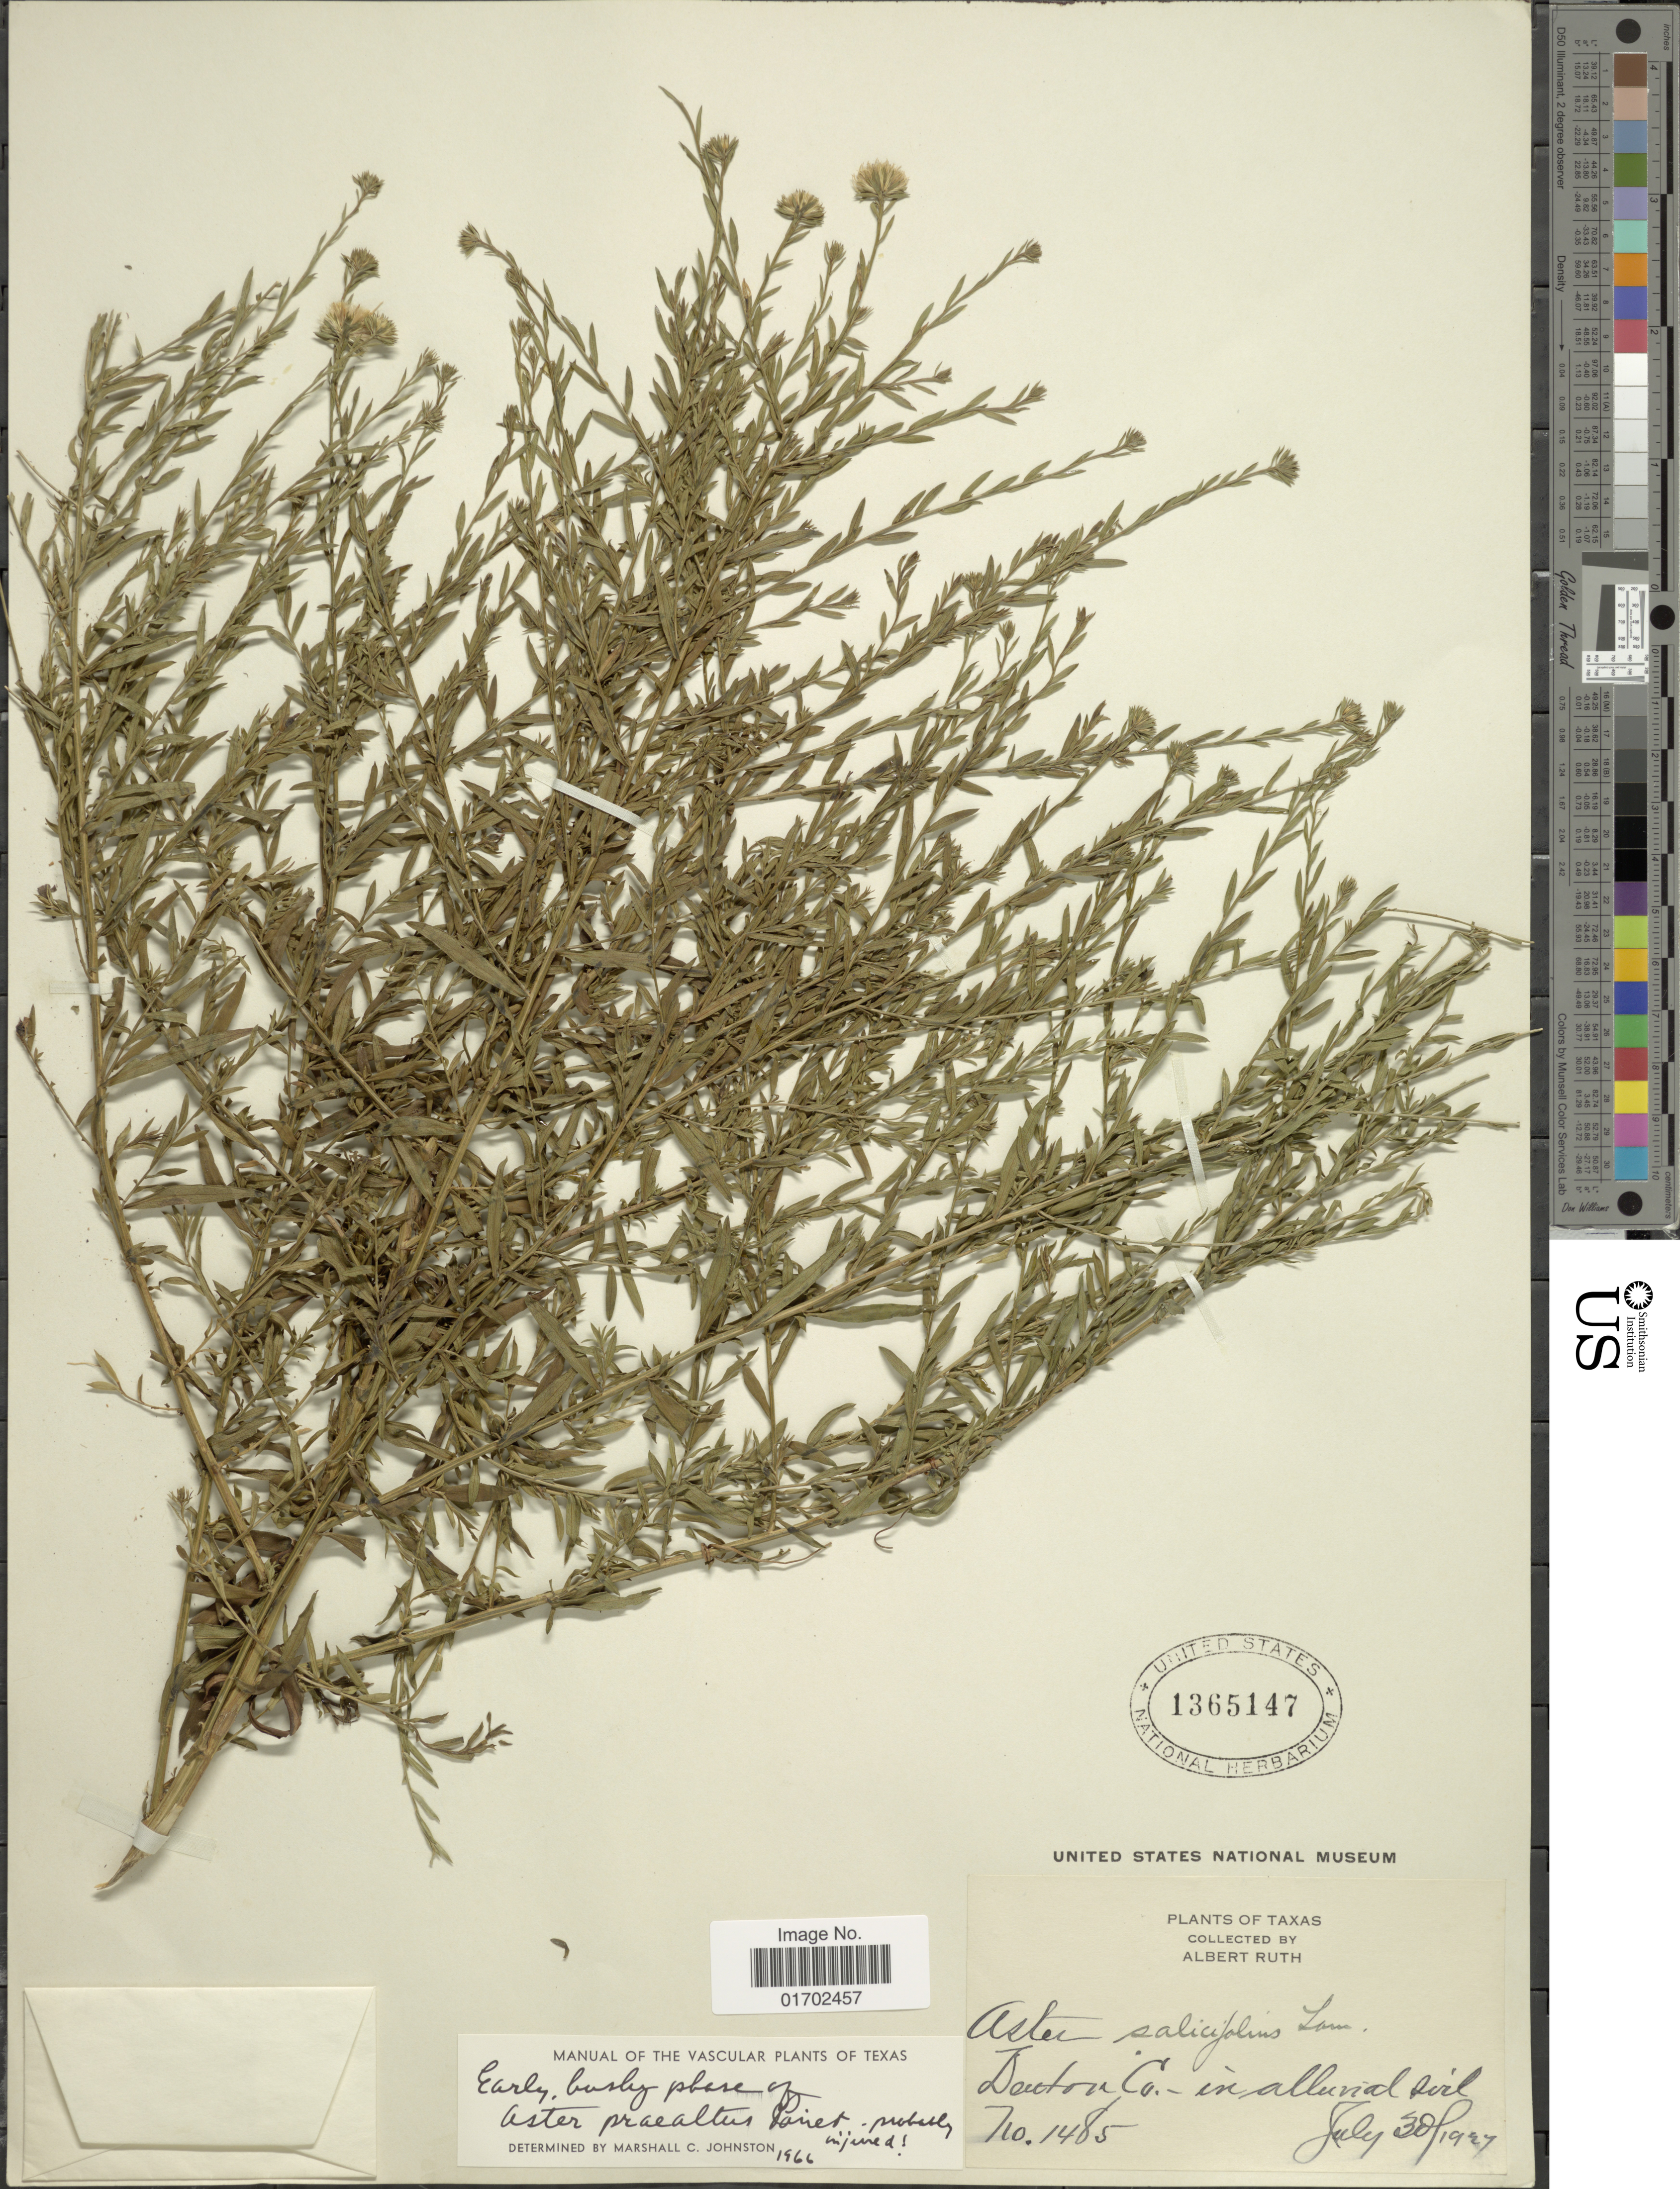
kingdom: Plantae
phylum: Tracheophyta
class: Magnoliopsida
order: Asterales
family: Asteraceae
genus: Symphyotrichum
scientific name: Symphyotrichum praealtum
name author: (Poir.) G.L. Nesom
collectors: A. Ruth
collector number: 1485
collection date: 1927-07-30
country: United States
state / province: Texas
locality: Denton Co.- in alluvial soil.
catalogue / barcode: US 1365147